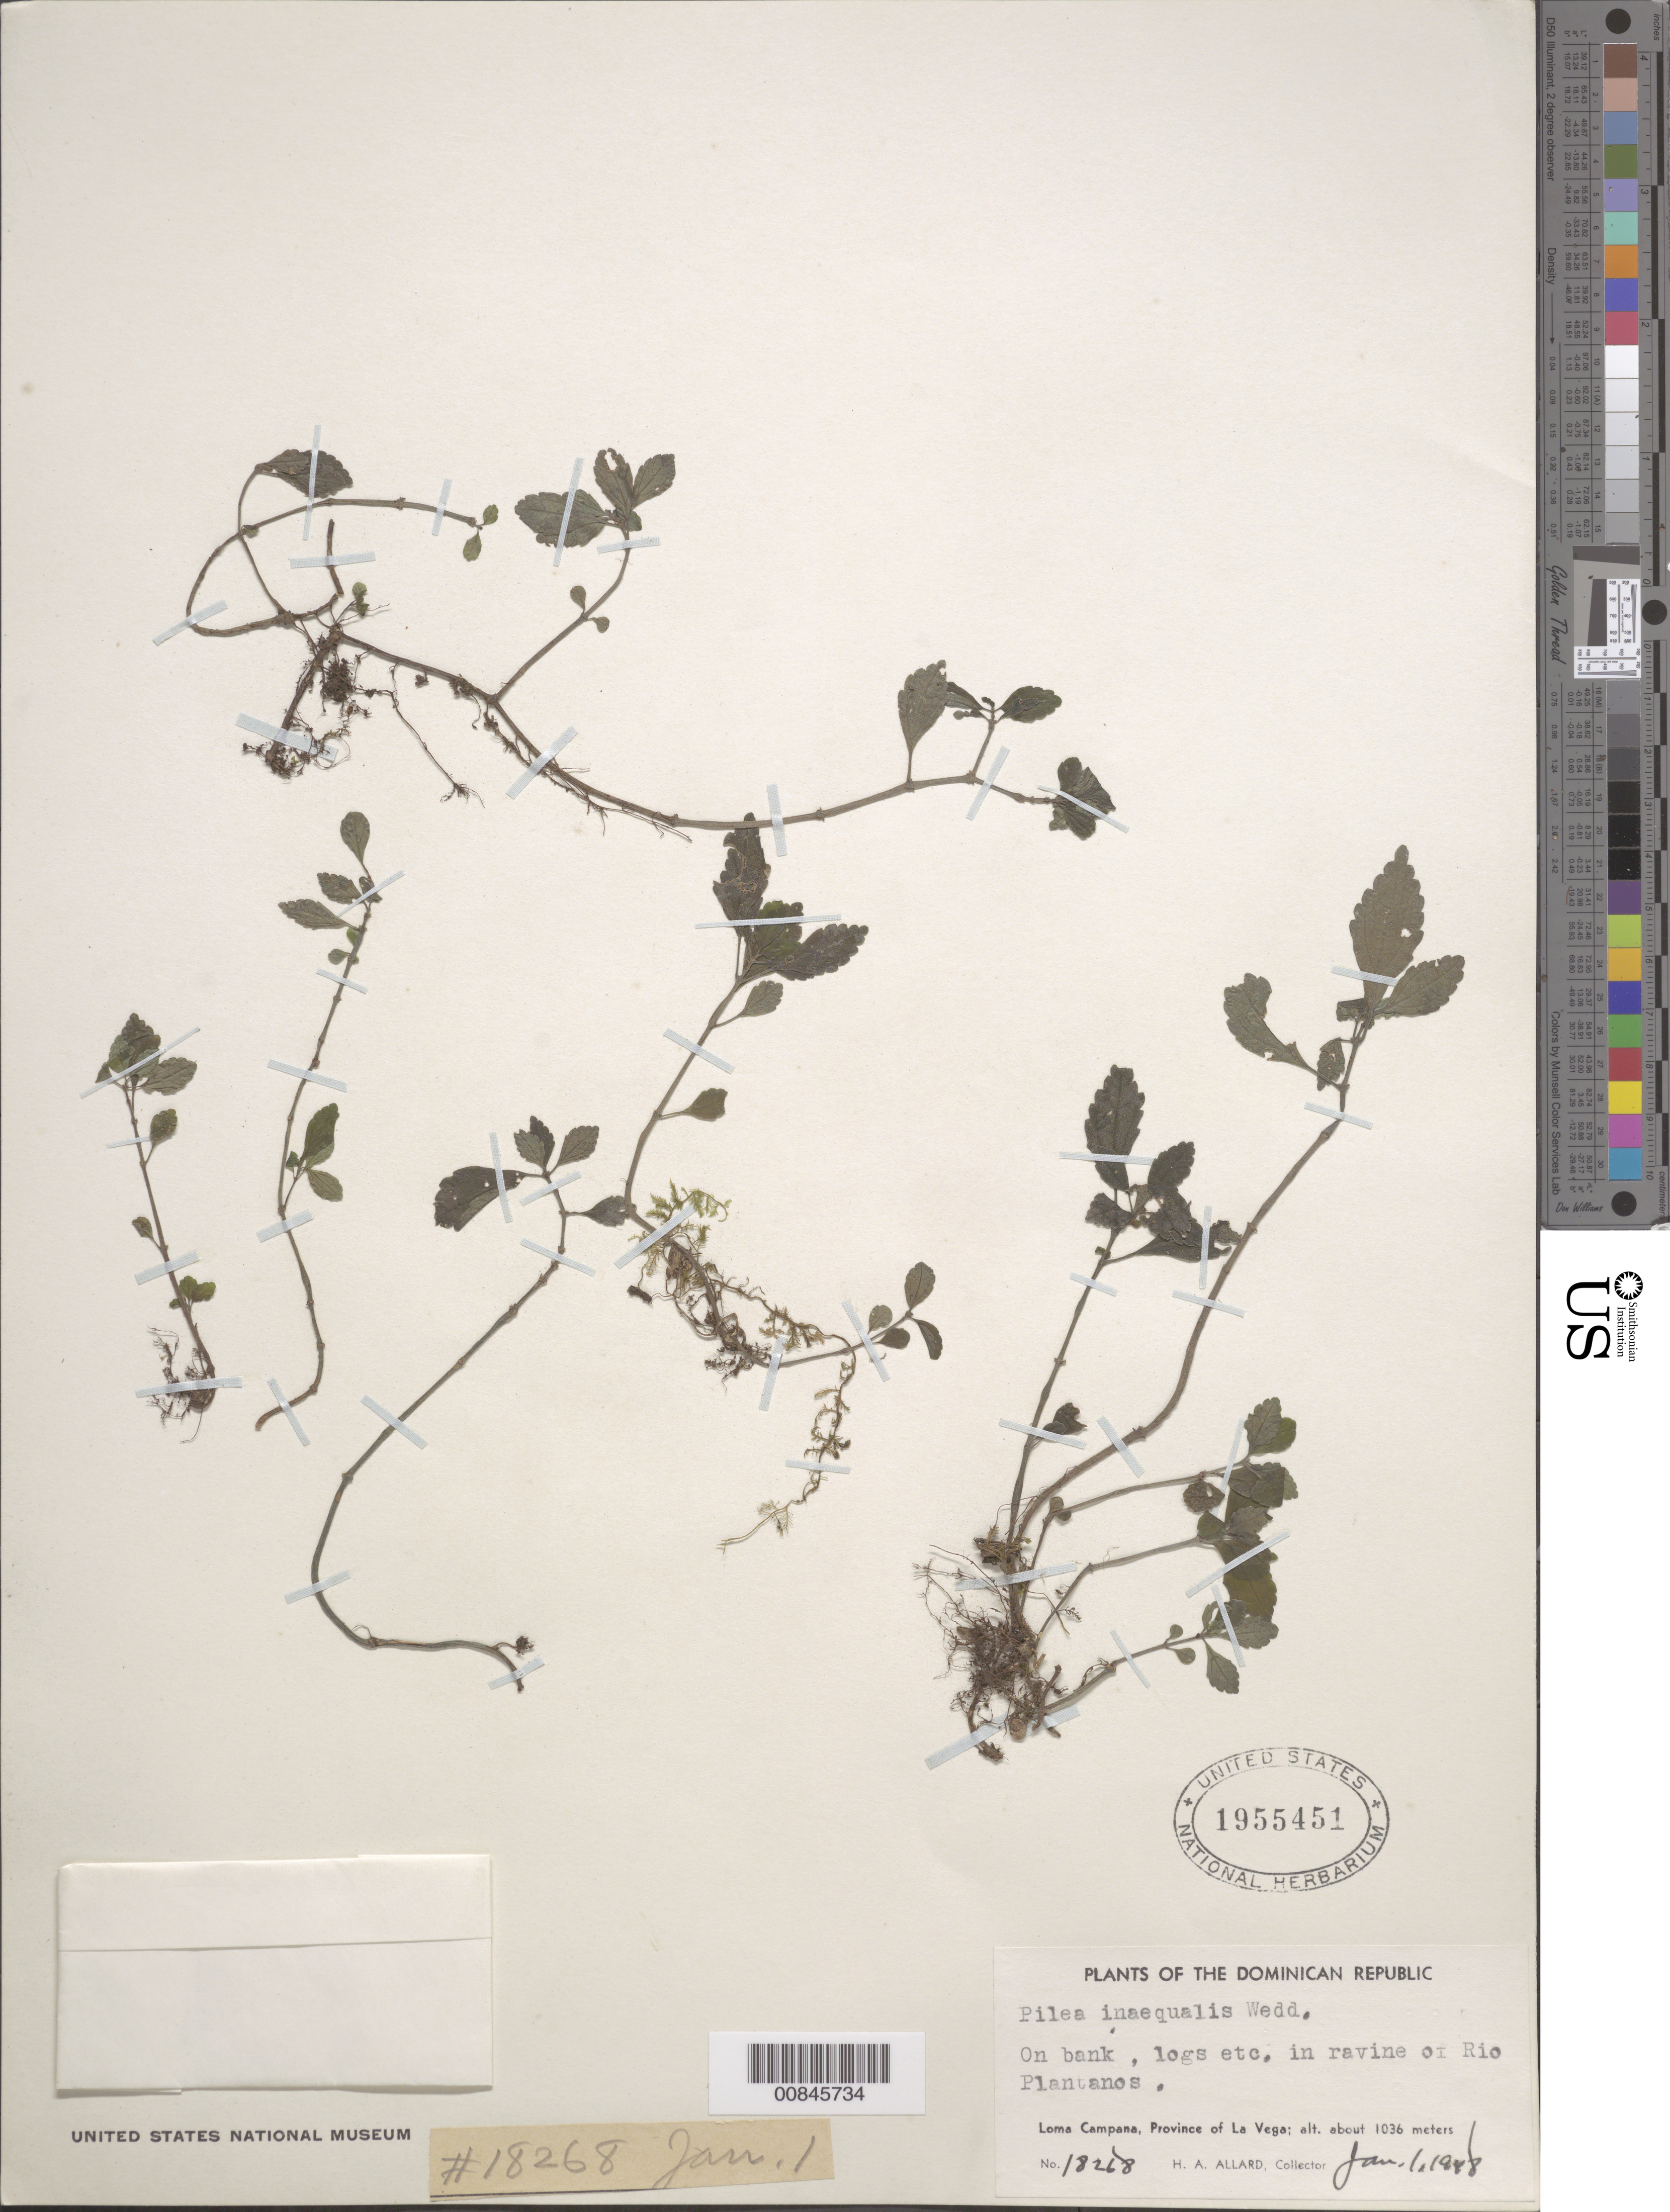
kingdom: Plantae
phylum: Tracheophyta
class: Magnoliopsida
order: Rosales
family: Urticaceae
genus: Pilea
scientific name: Pilea inaequalis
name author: (Juss. ex Poir.) Wedd.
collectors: H. A. Allard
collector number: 18268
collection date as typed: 01 Jan 1948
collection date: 1948-01-01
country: Dominican Republic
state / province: La Vega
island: Hispaniola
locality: In ravine of Río Plantanos. Loma Campana.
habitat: On bank, logs, etc.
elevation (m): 1036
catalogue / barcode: US 1955451